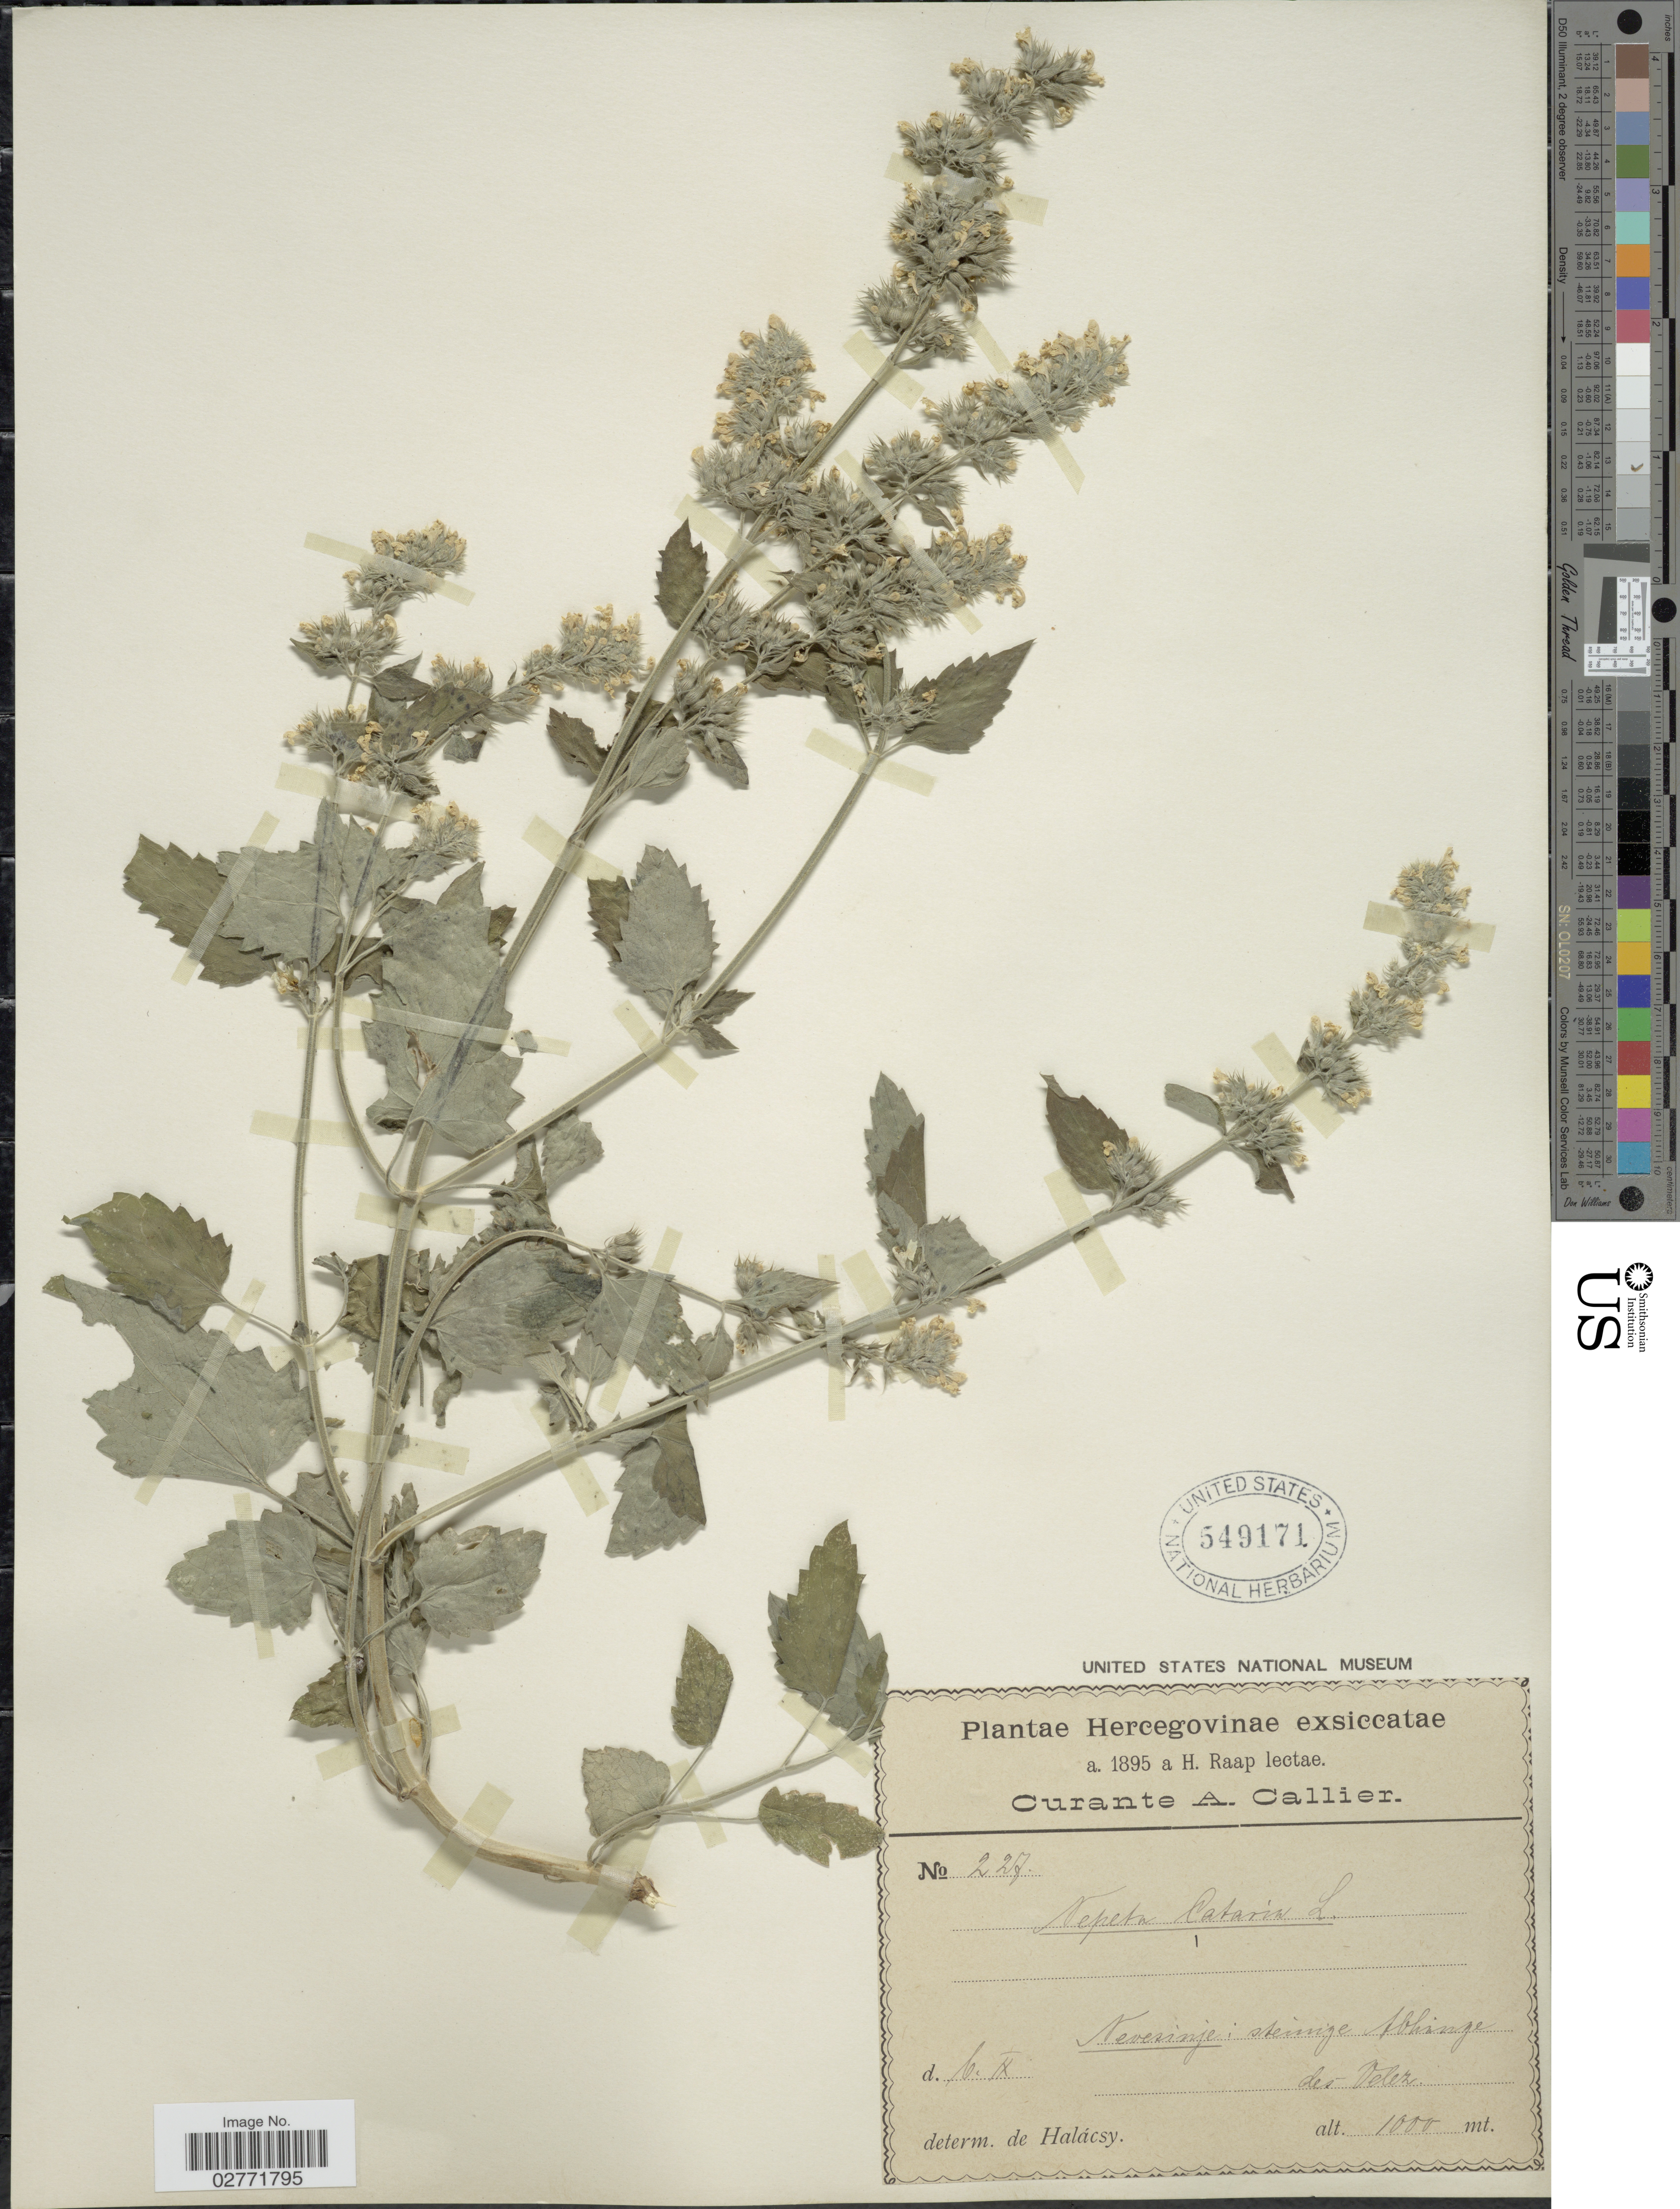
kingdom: Plantae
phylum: Tracheophyta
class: Magnoliopsida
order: Lamiales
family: Lamiaceae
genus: Nepeta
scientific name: Nepeta cataria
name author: L.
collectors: H. Raap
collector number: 227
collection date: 1895-09-06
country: Bosnia and Herzegovina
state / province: Srpska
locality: Hercegovinae. Neversinje: steinizeAbhinge des Velez [interpreted]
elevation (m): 1000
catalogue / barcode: US 549171